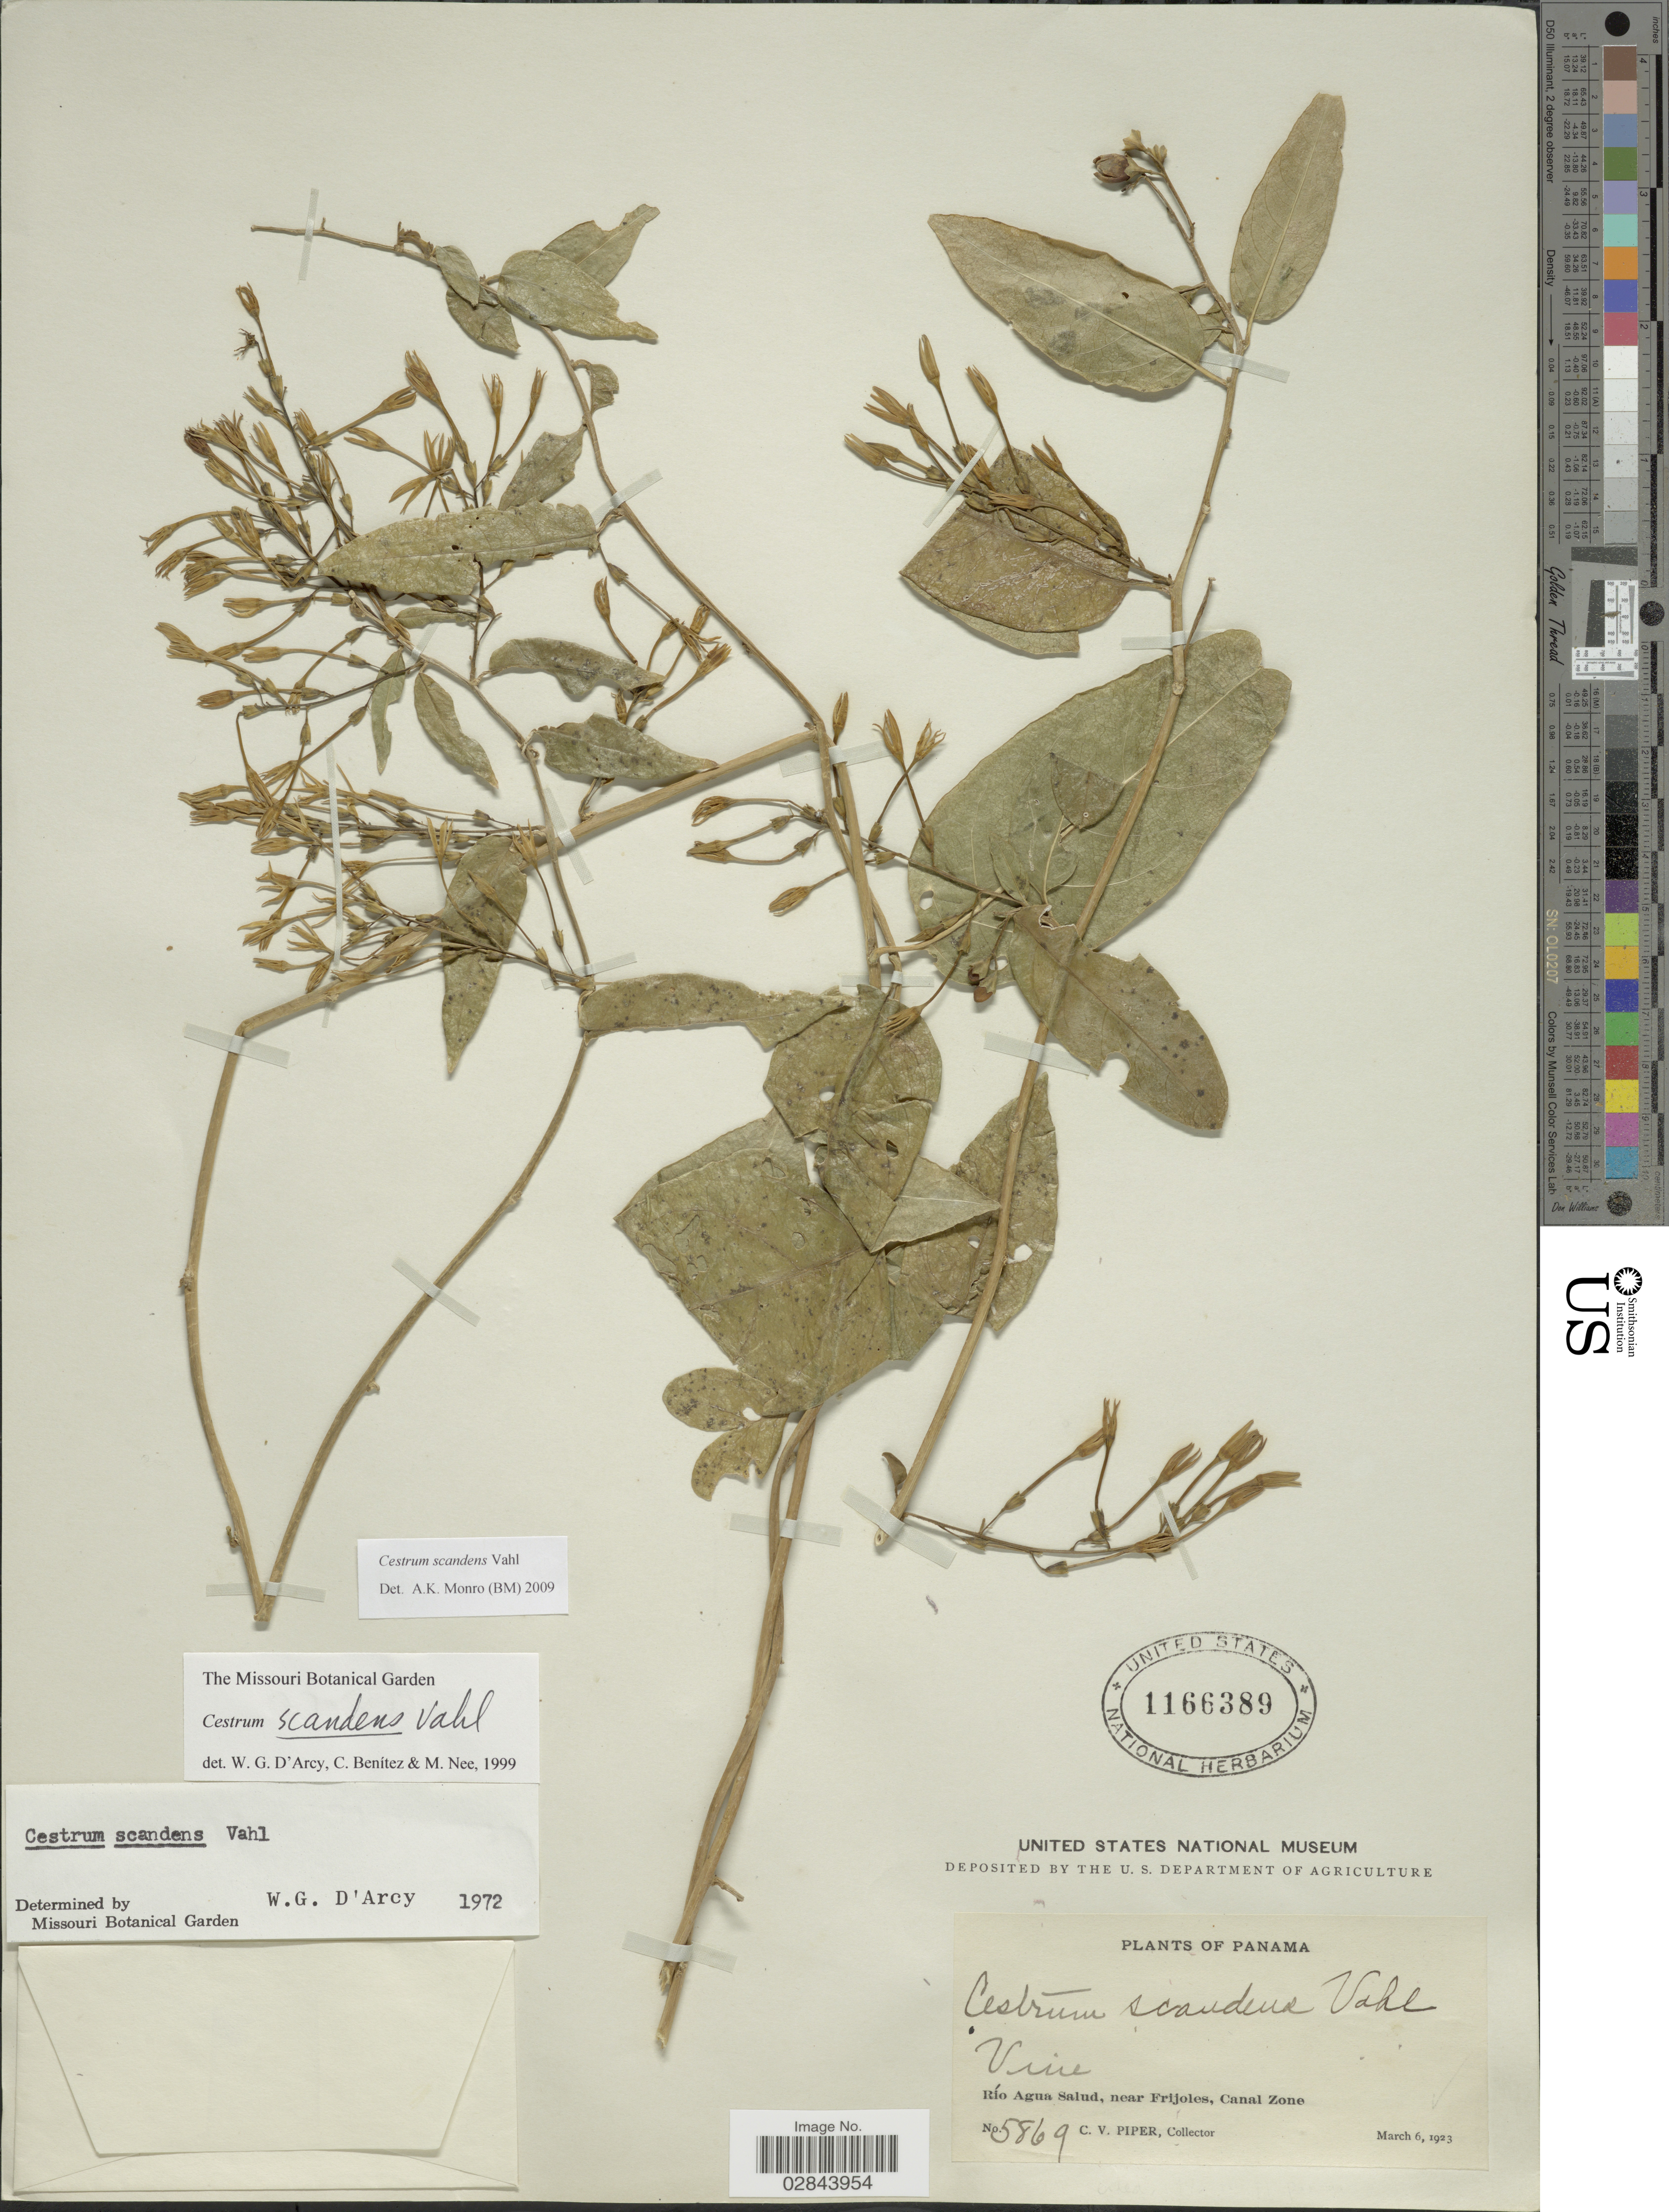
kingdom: Plantae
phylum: Tracheophyta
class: Magnoliopsida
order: Solanales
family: Solanaceae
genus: Cestrum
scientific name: Cestrum scandens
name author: Vahl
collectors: C. V. Piper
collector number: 5869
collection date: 1923-03-06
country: Panama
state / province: Colón / Panamá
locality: Río Agua Salud, near Frijoles, Canal Zone.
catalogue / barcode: US 1166389